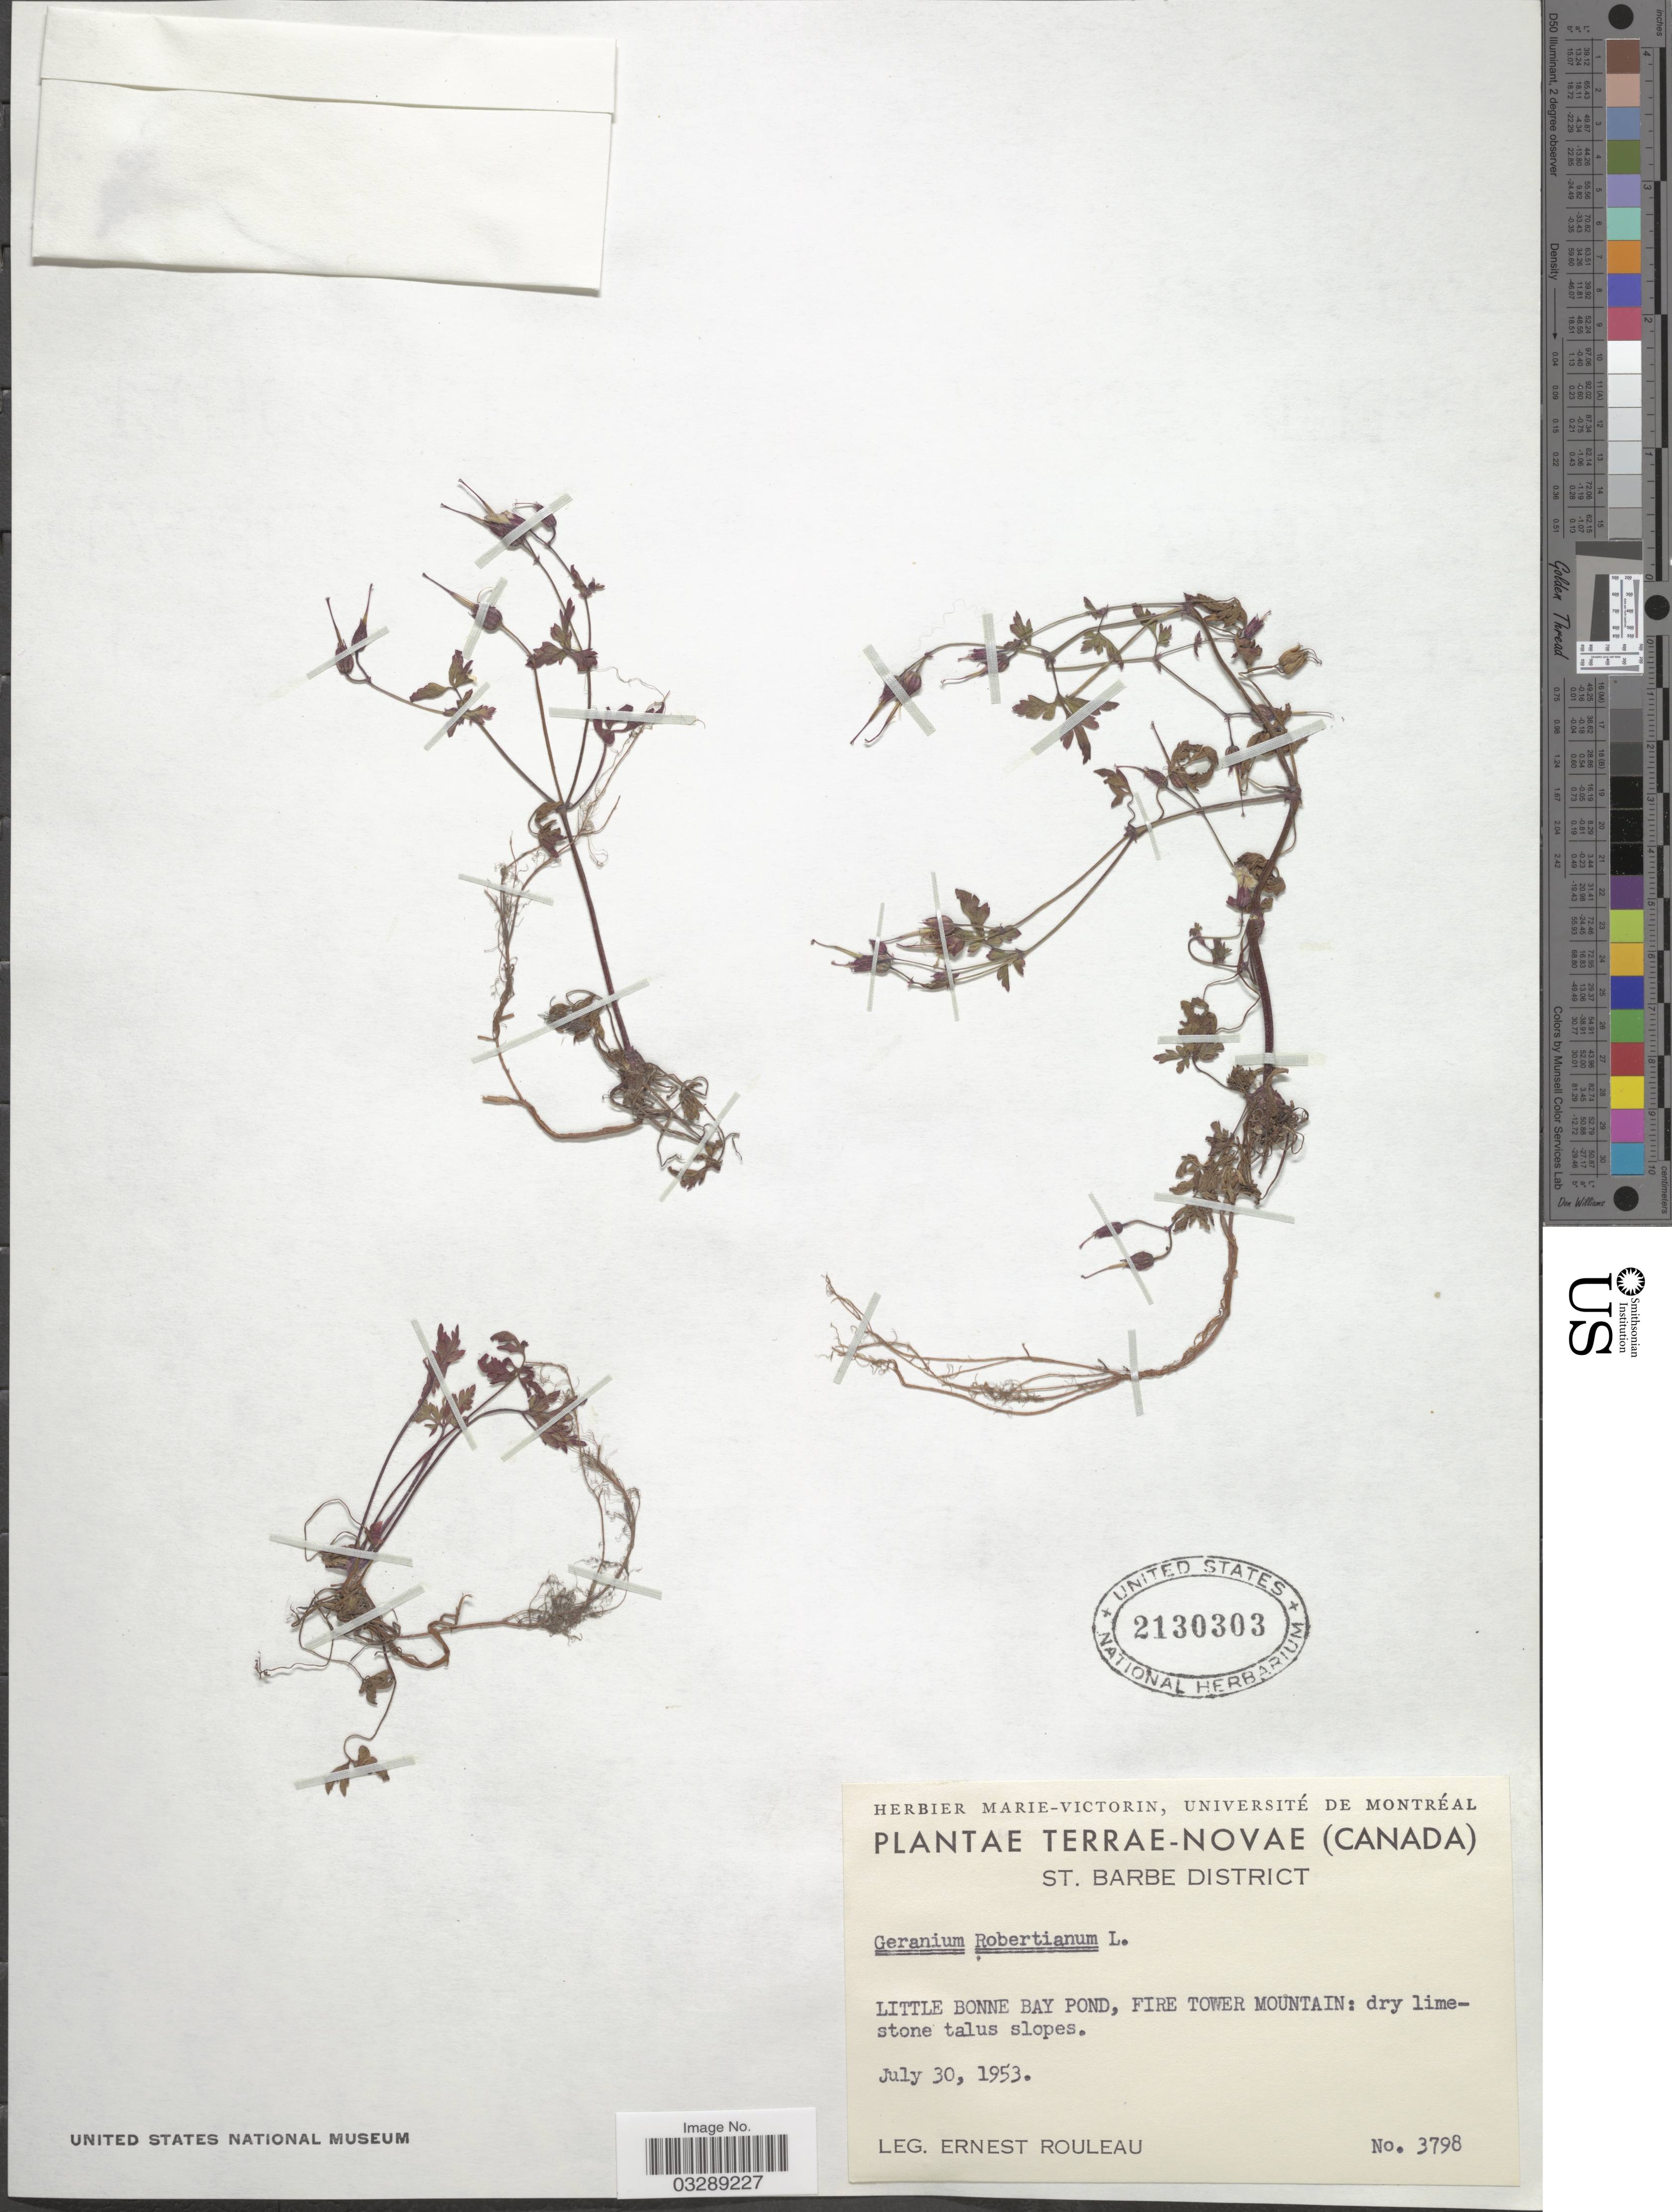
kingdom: Plantae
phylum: Tracheophyta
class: Magnoliopsida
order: Geraniales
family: Geraniaceae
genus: Geranium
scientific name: Geranium robertianum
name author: L.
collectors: J. Rouleau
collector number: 3798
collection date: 1953-07-30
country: Canada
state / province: Newfoundland and Labrador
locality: Terrae-Novae, St. Barbe District, Little Bonne Bay Pond, Fire Tower Mountain.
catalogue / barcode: US 2130303